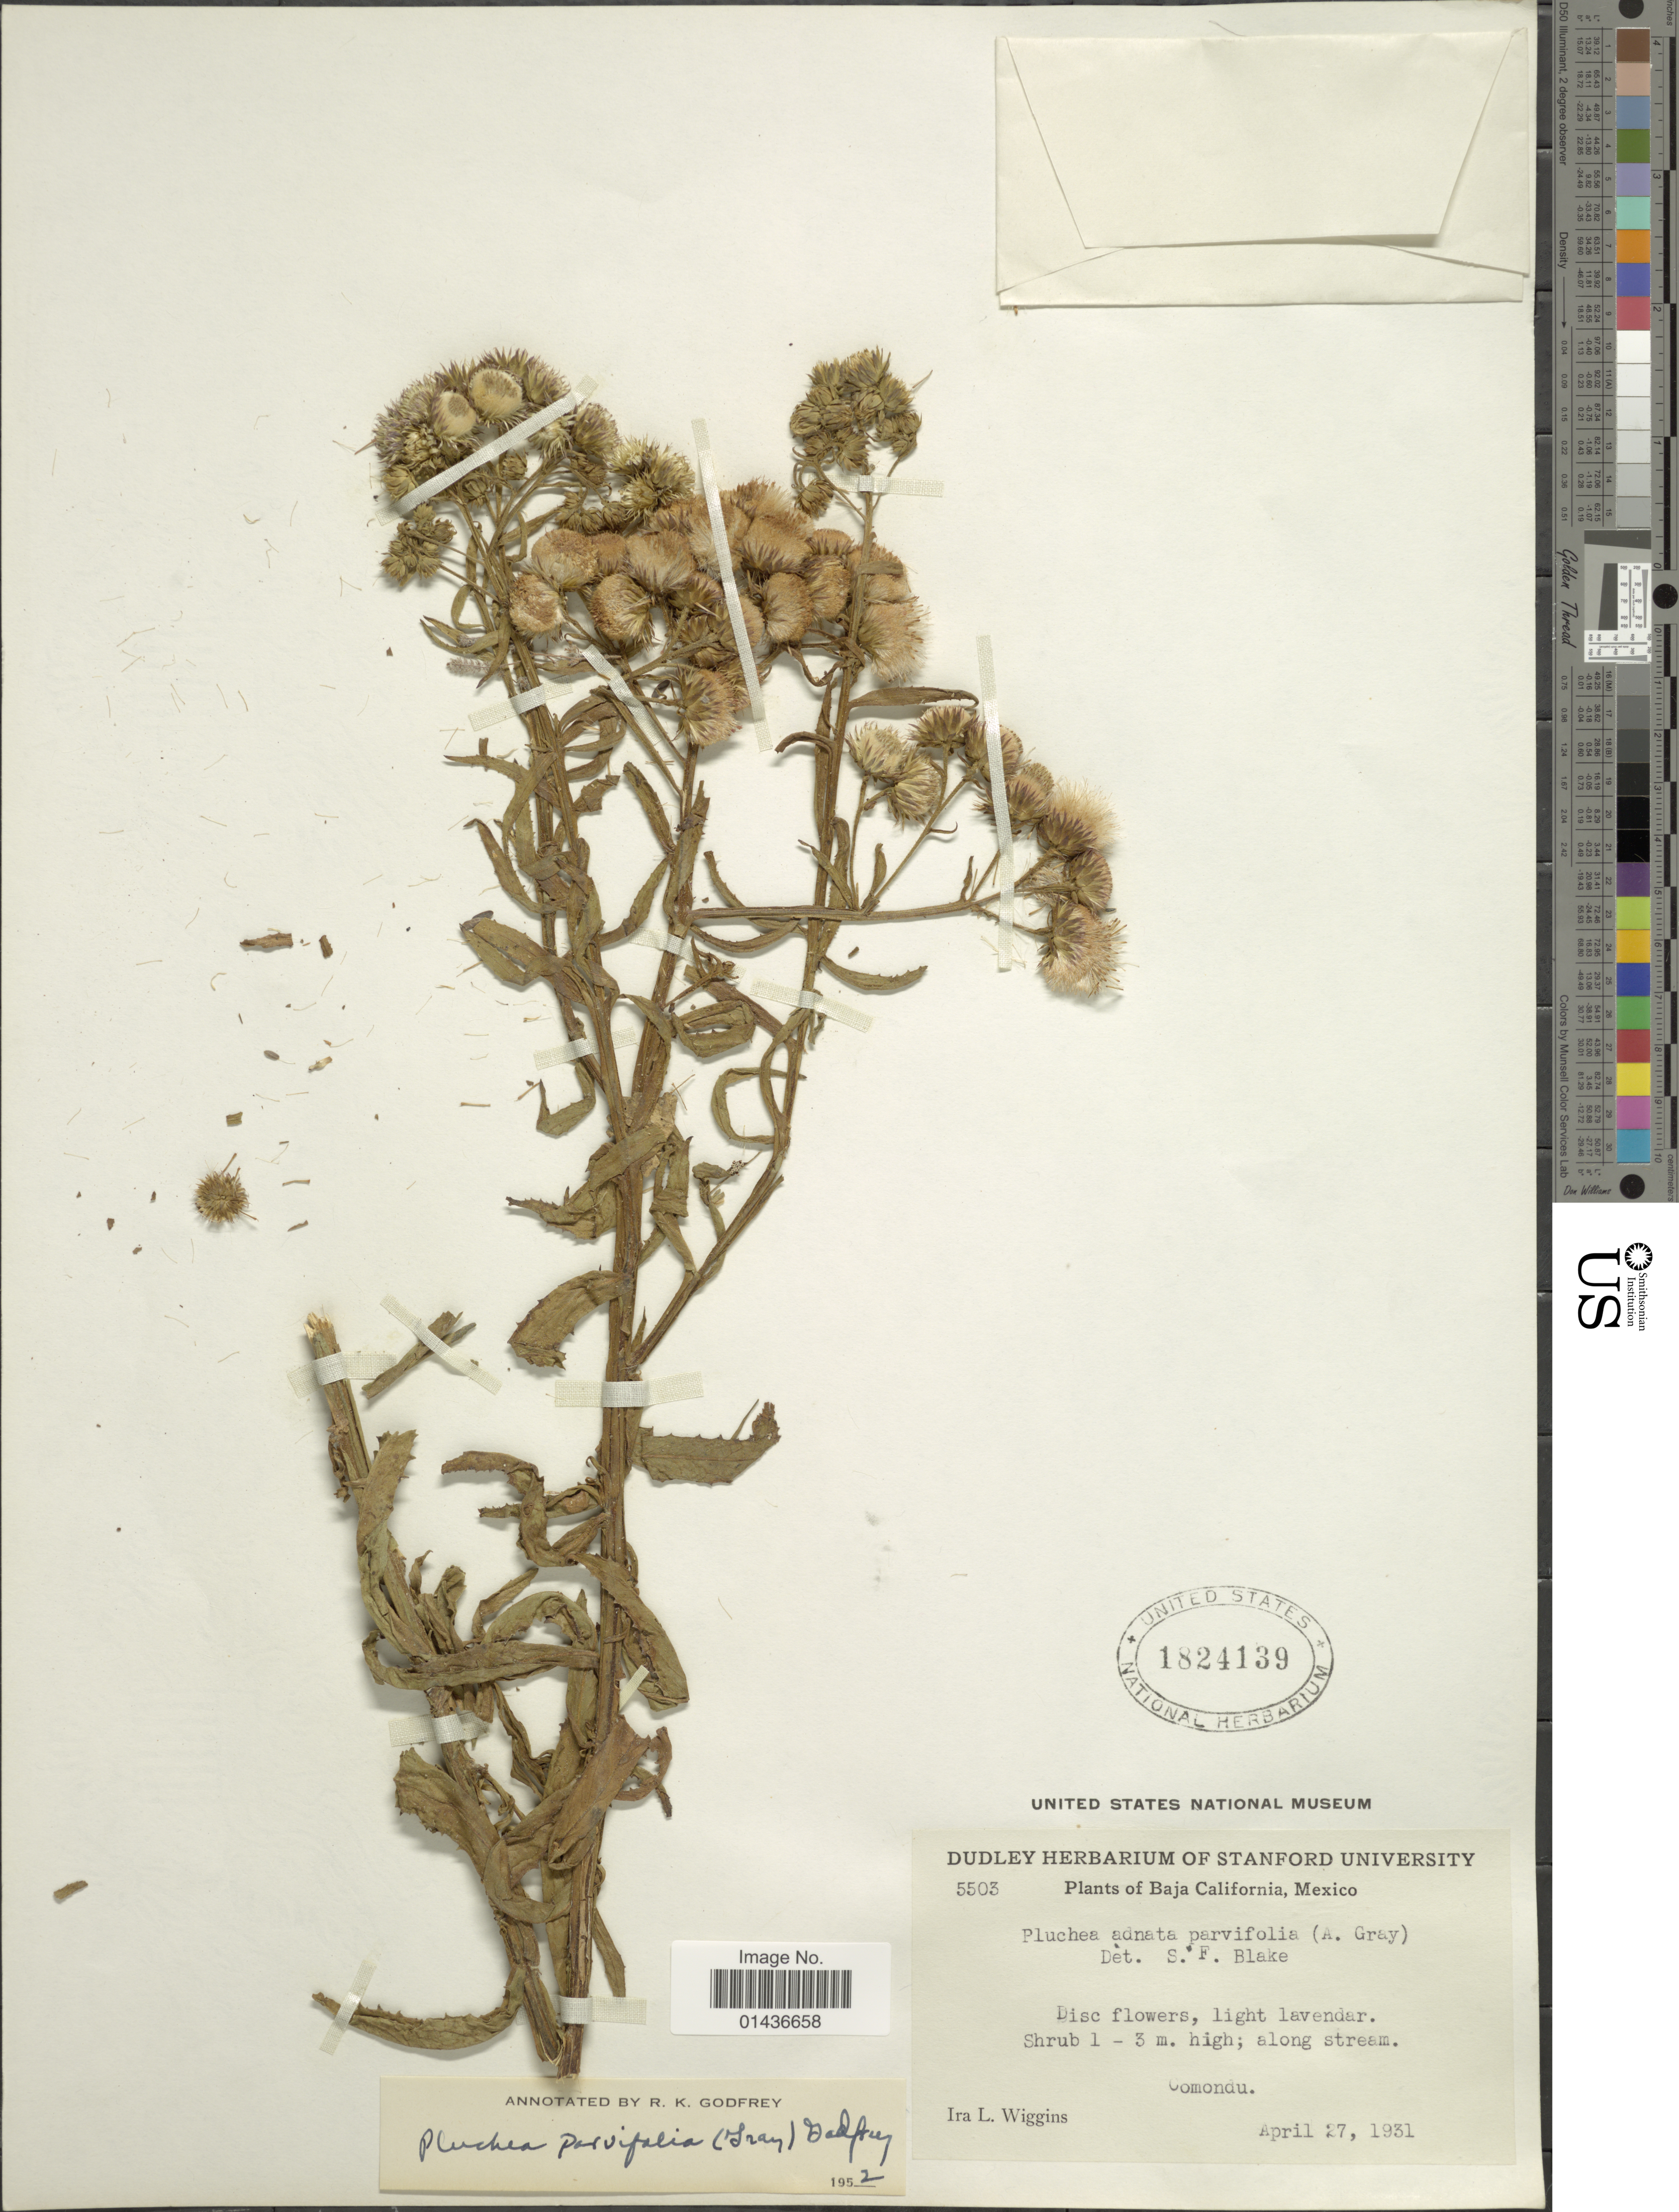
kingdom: Plantae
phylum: Tracheophyta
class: Magnoliopsida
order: Asterales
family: Asteraceae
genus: Pluchea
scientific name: Pluchea parvifolia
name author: (A. Gray) R.K. Godfrey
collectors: I. L. Wiggins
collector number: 5503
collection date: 1931-04-27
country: Mexico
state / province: Baja California Sur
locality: Comondu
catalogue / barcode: US 1824139